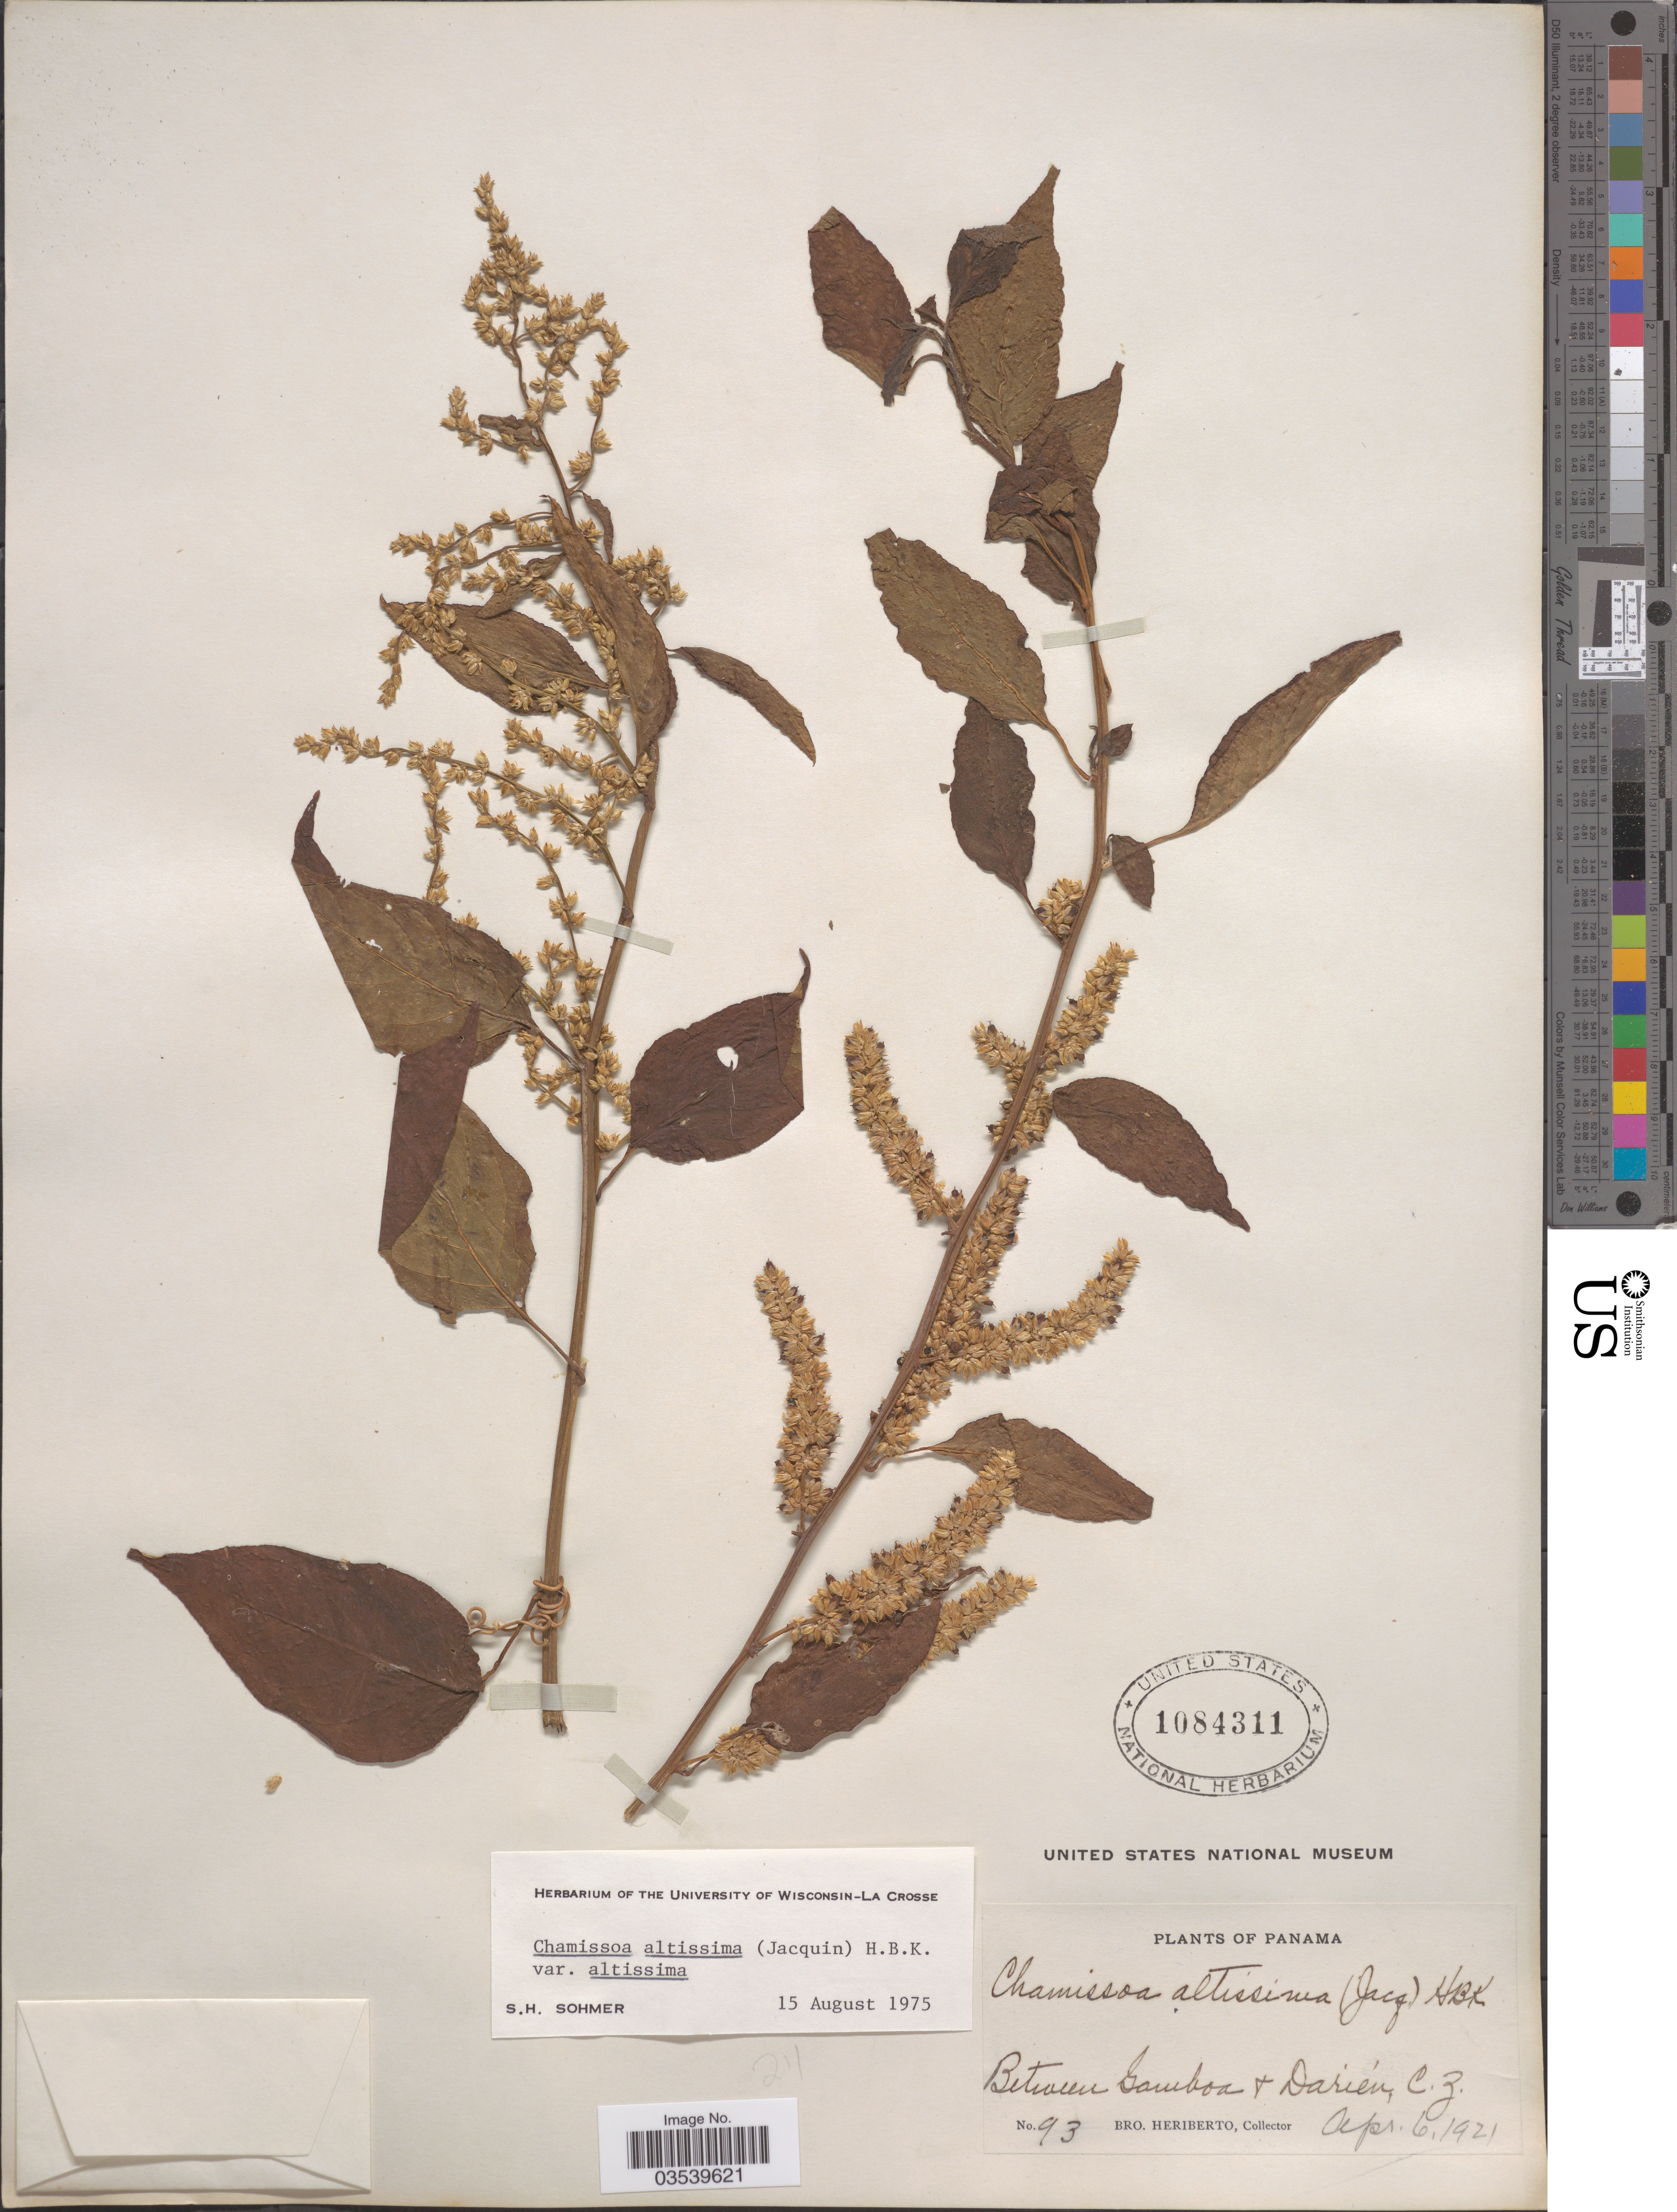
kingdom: Plantae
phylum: Tracheophyta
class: Magnoliopsida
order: Caryophyllales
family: Amaranthaceae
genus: Chamissoa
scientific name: Chamissoa altissima var. altissima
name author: (Jacq.) Kunth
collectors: B. Heriberto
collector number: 93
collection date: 1921-04-06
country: Panama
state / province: Colón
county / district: Canal Zone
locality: Between Gamboa & Darien, C. Z.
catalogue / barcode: US 1084311